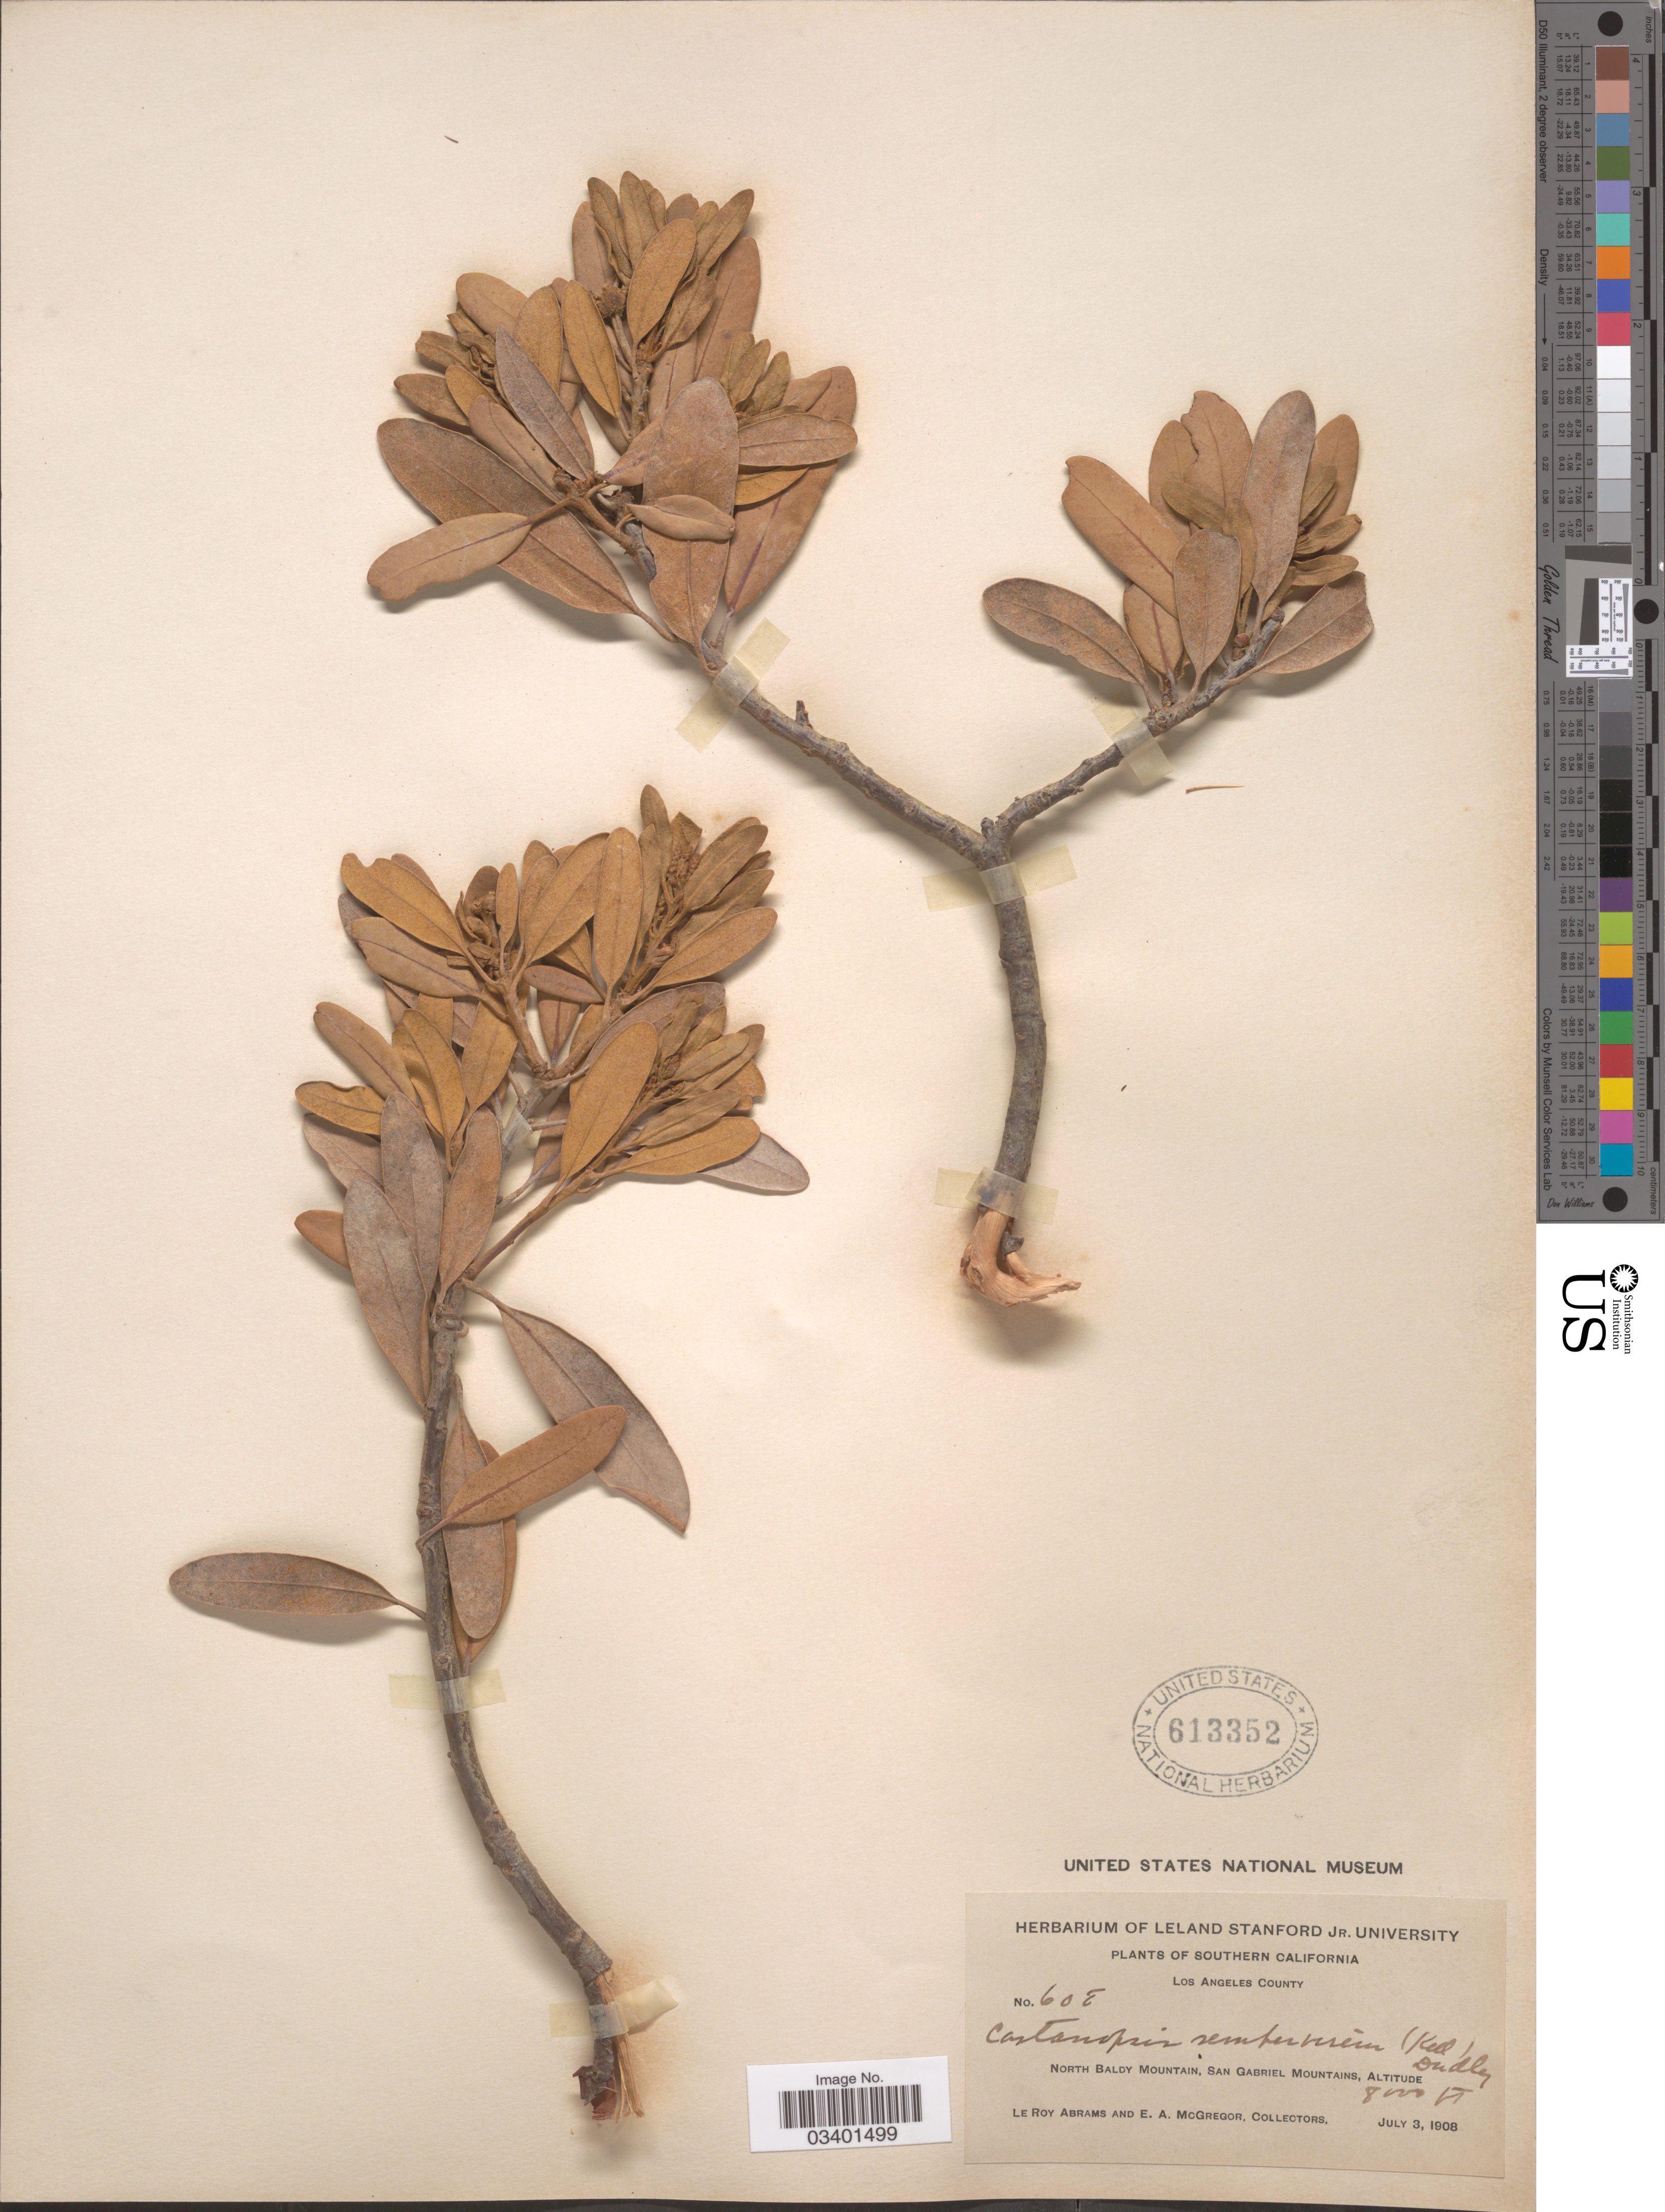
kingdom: Plantae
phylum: Tracheophyta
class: Magnoliopsida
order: Fagales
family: Fagaceae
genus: Chrysolepis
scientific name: Chrysolepis sempervirens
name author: (Kellogg) Hjelmq.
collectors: L. Abrams & E. A. McGregor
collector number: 609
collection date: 1908-07-03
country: United States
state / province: California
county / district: Los Angeles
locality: Southern California, Los Angeles County. North Baldy Mountain, San Gabriel Mountains.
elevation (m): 2438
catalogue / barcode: US 613352